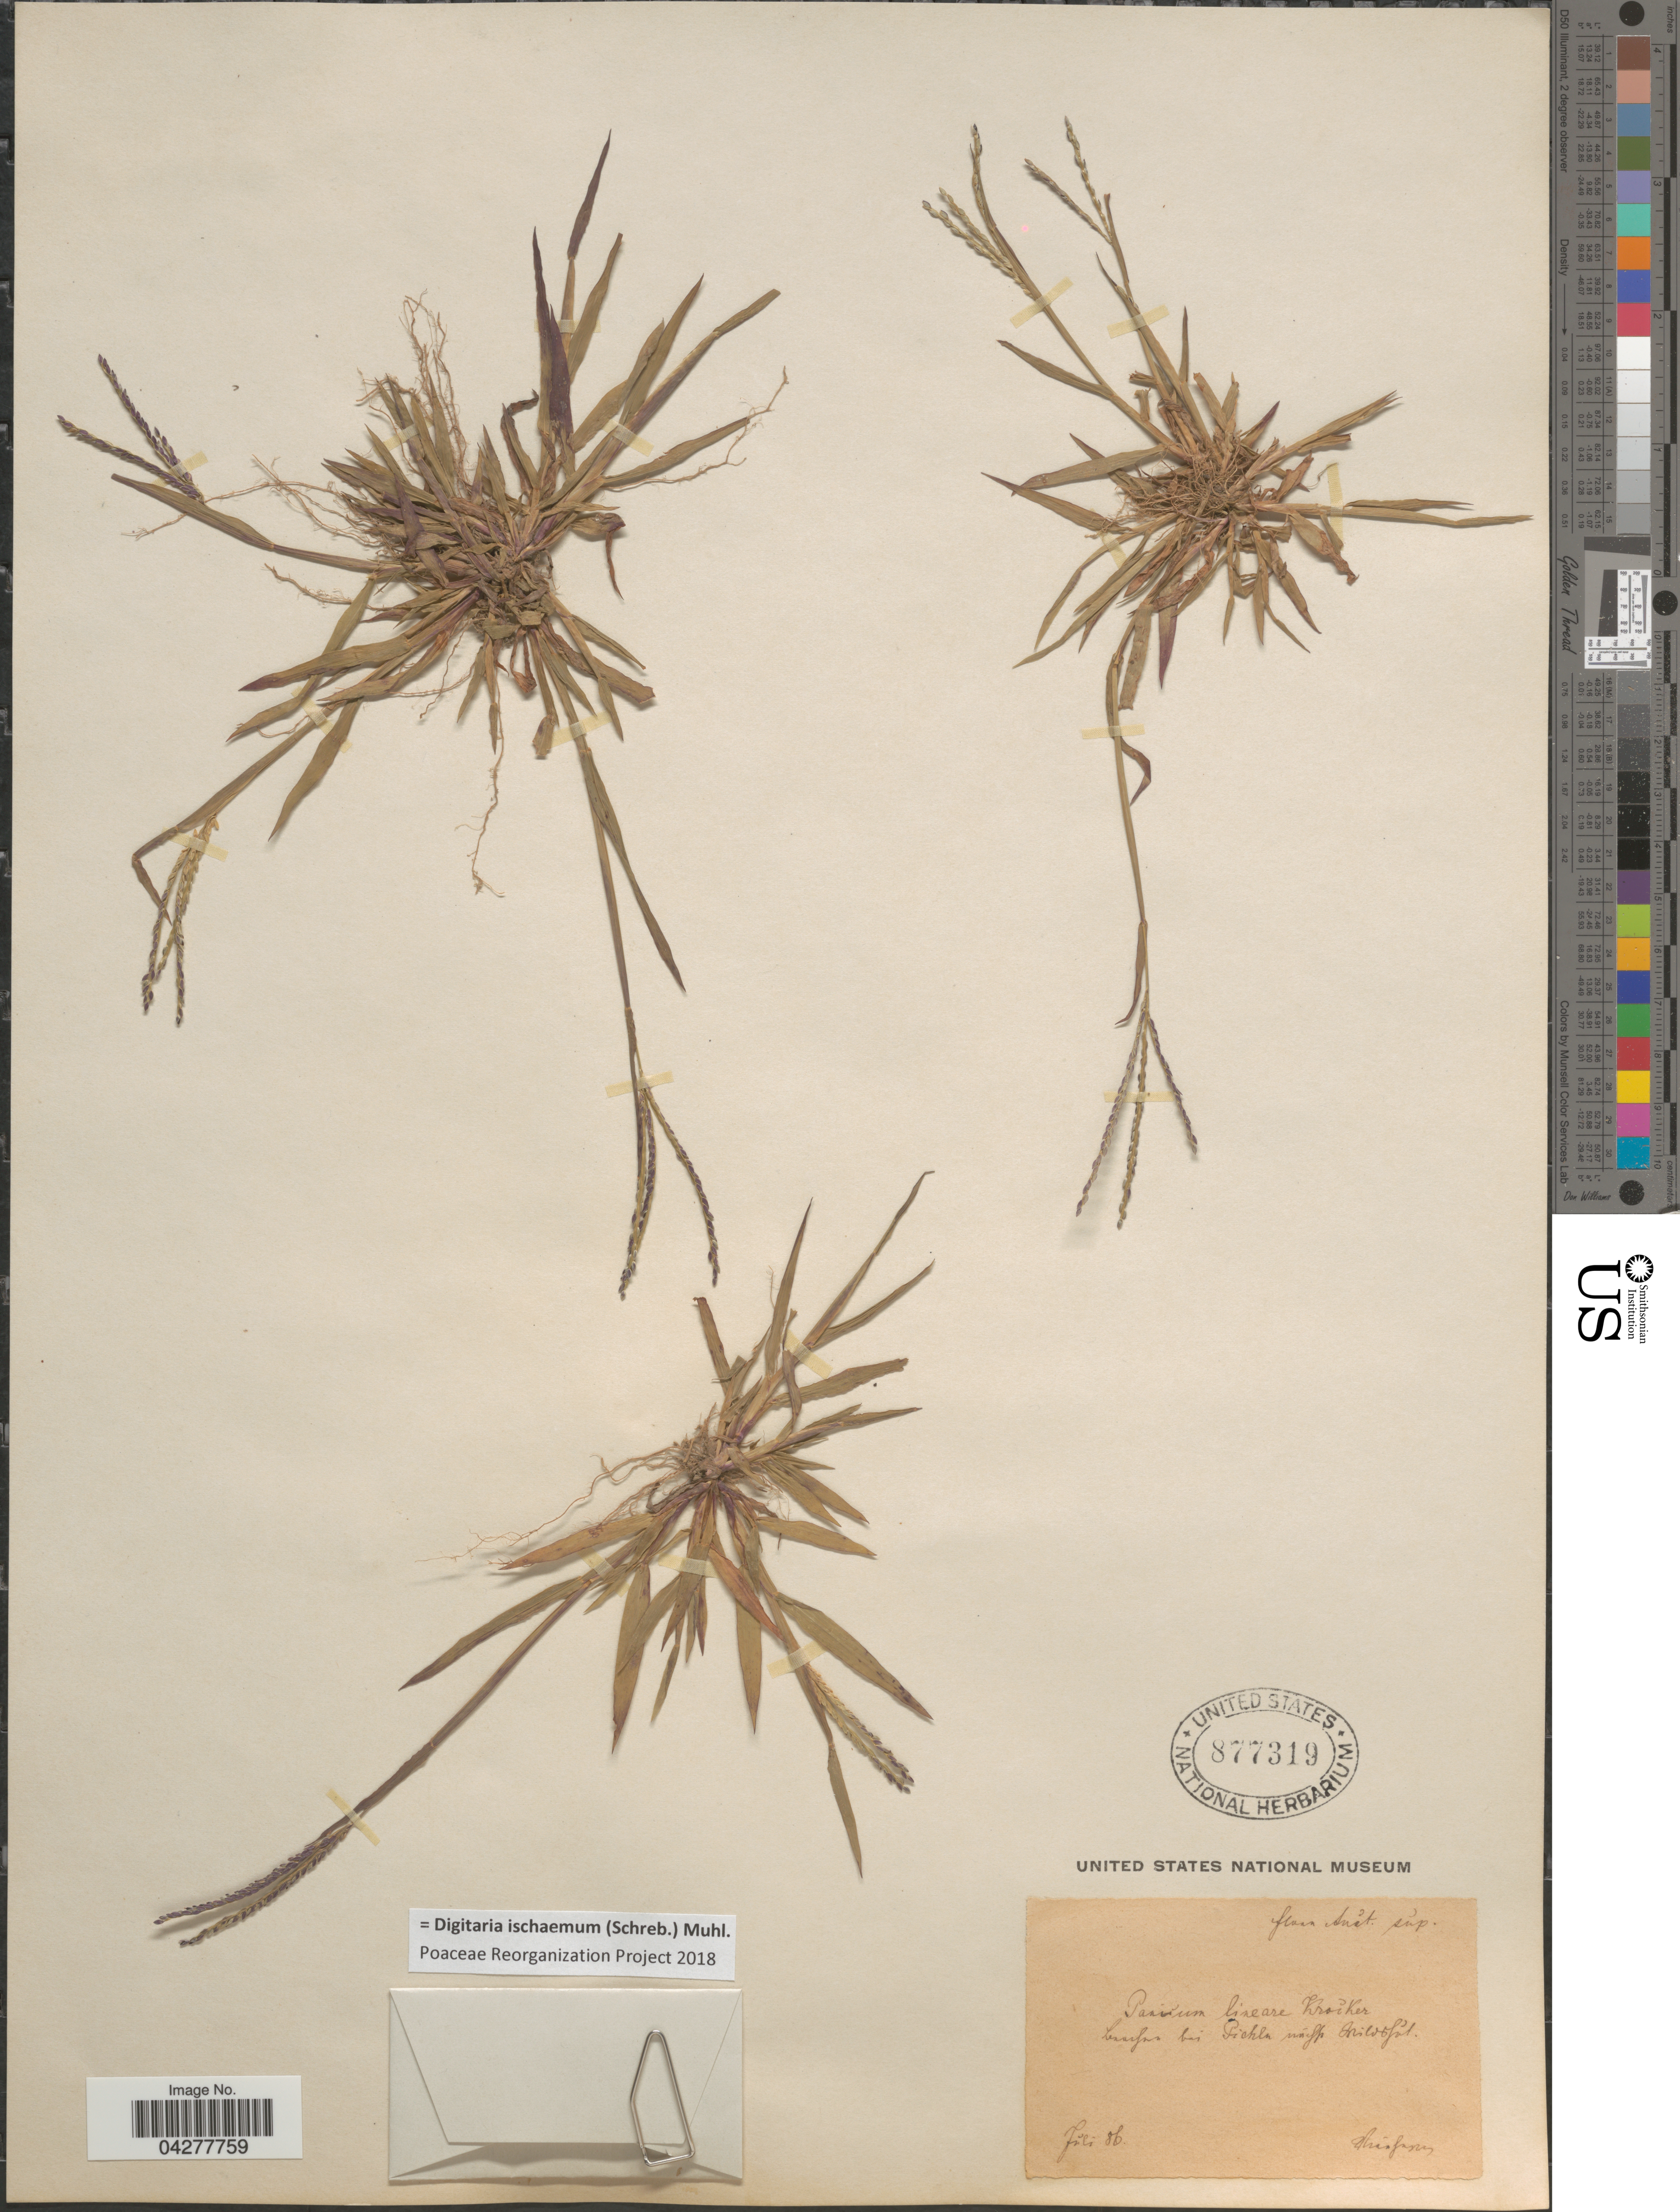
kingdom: Plantae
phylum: Tracheophyta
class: Liliopsida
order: Poales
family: Poaceae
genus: Digitaria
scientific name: Digitaria ischaemum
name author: (Schreber) Schreber ex Muhl.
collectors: F. Vierhapper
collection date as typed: Transcribed d/m/y: /7/86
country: Austria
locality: [illegible text] Bei Pichla unisp Brilosfal.[interpreted]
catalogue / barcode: US 877319